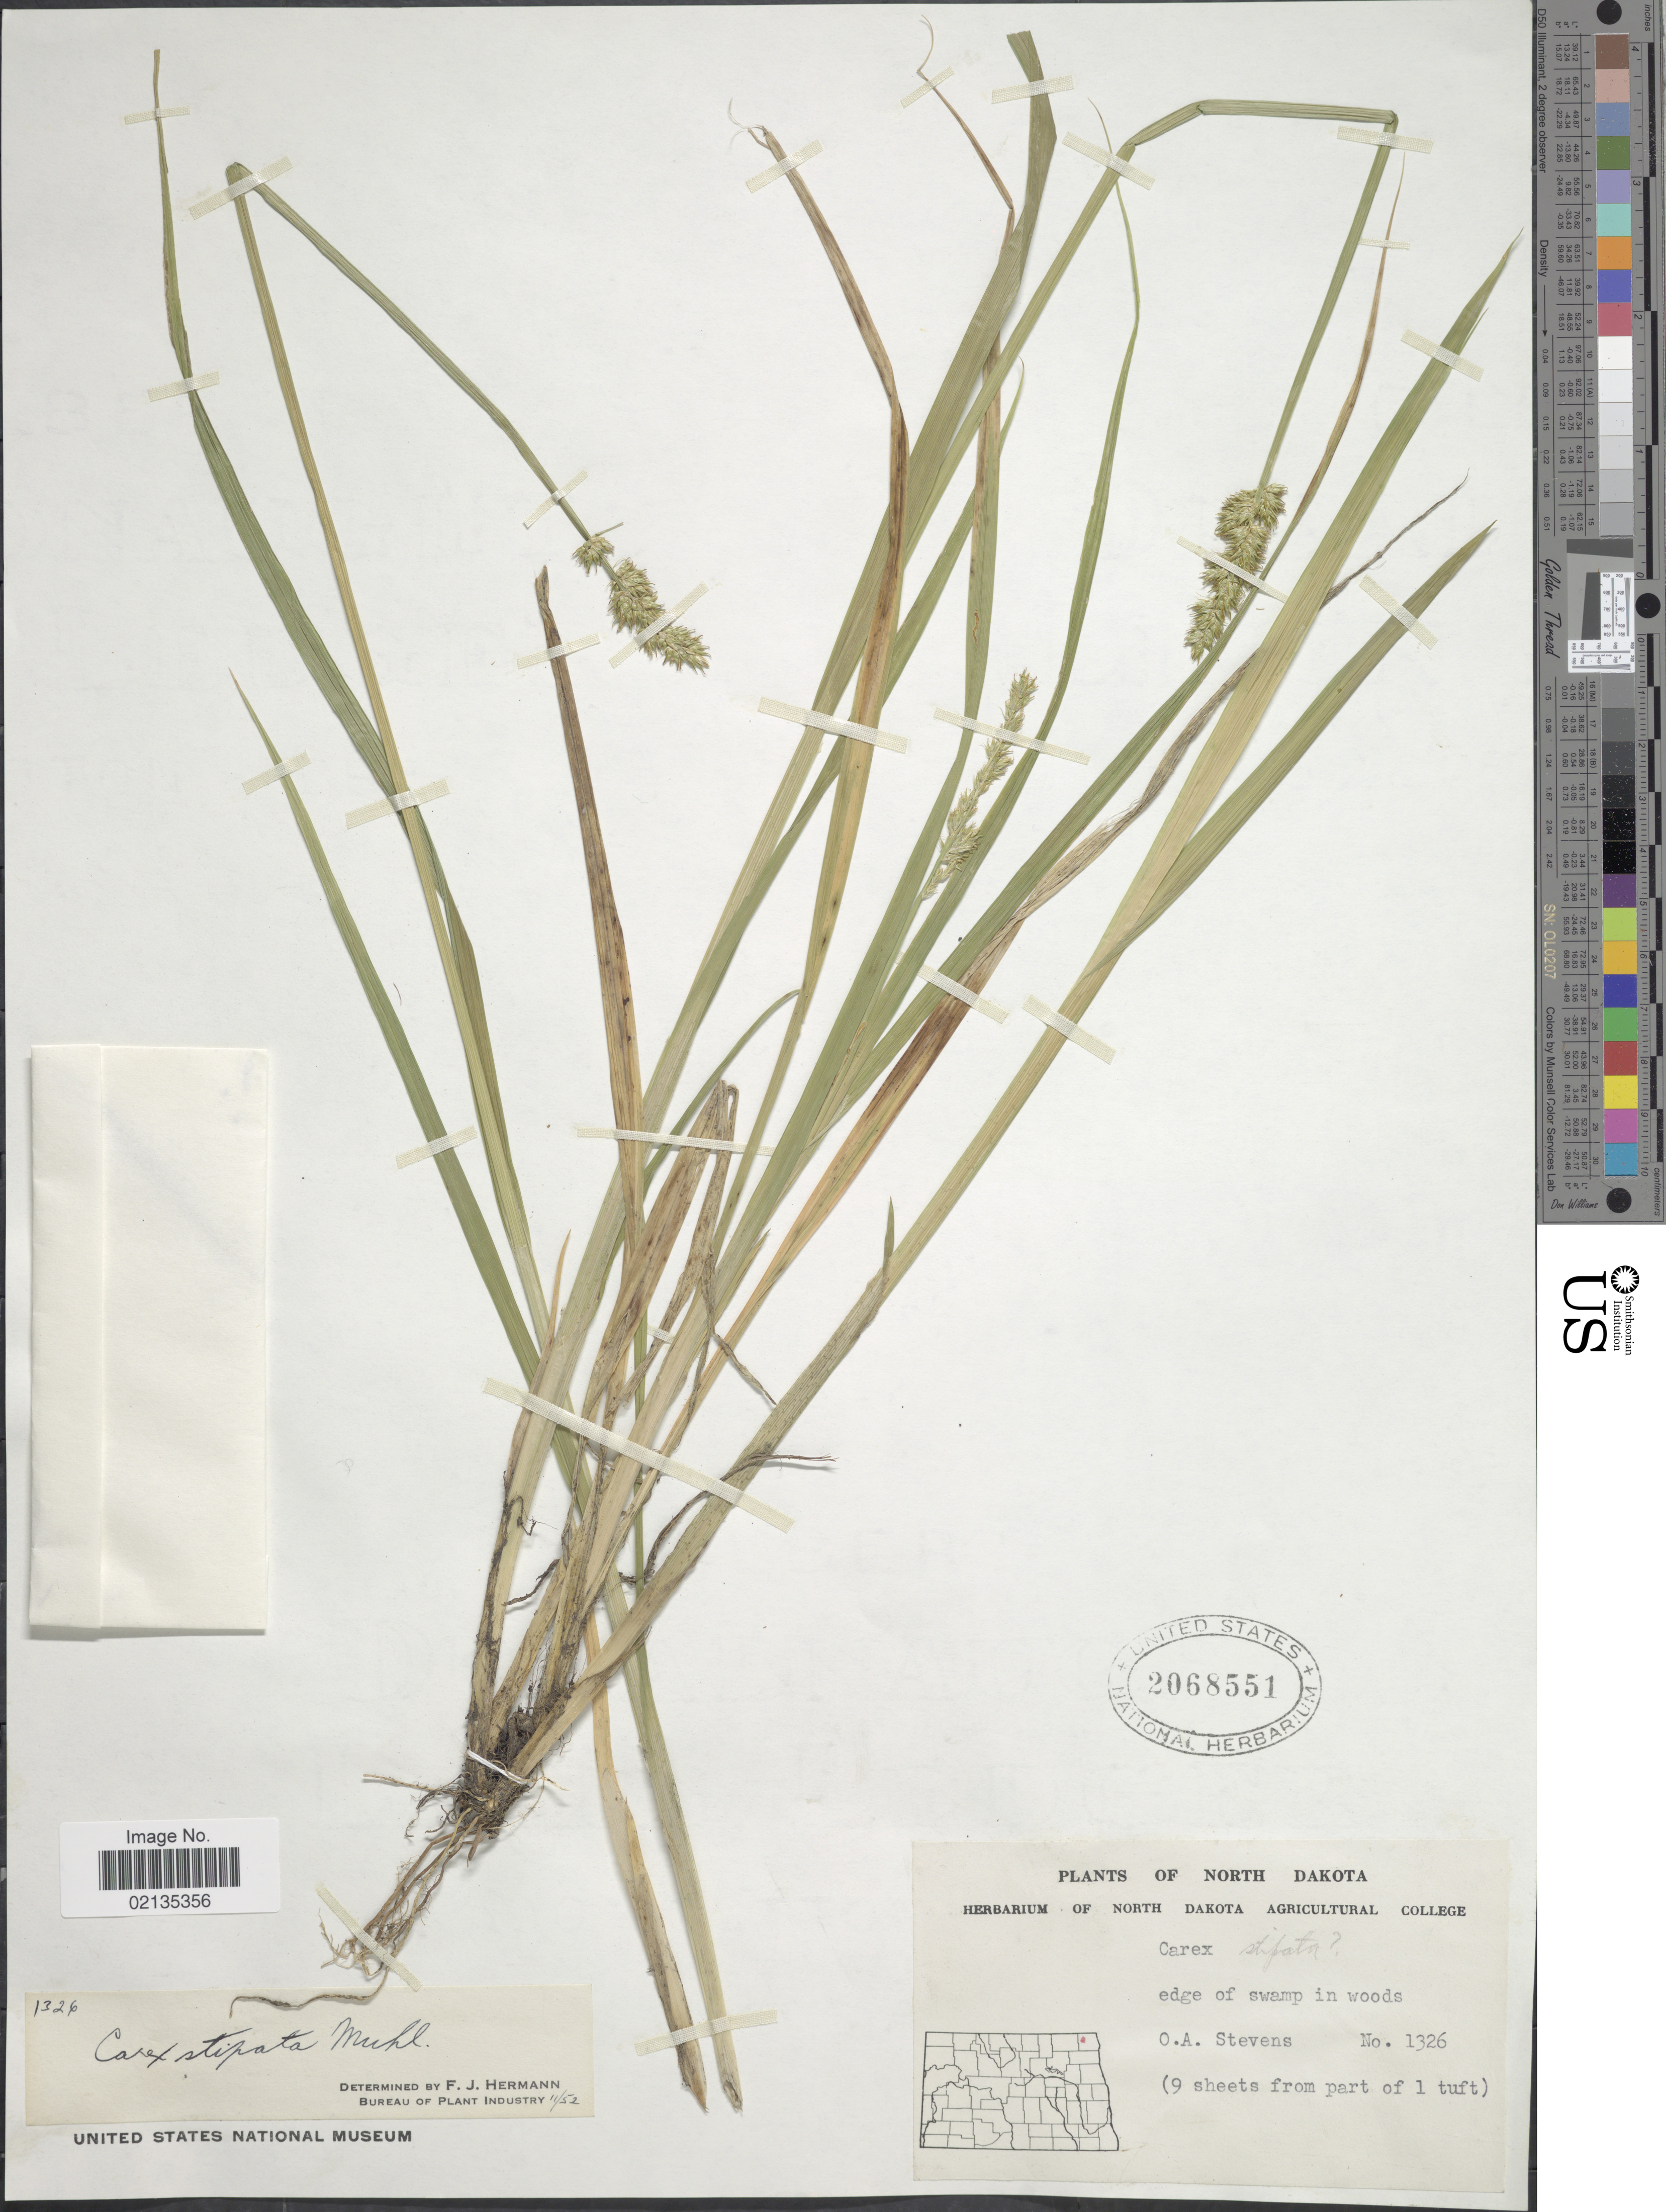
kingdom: Plantae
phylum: Tracheophyta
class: Liliopsida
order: Poales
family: Cyperaceae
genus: Carex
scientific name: Carex stipata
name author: Muhl. ex Willd.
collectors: O. A. Stevens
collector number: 1326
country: United States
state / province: North Dakota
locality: Edge of swamp in woods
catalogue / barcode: US 2068551